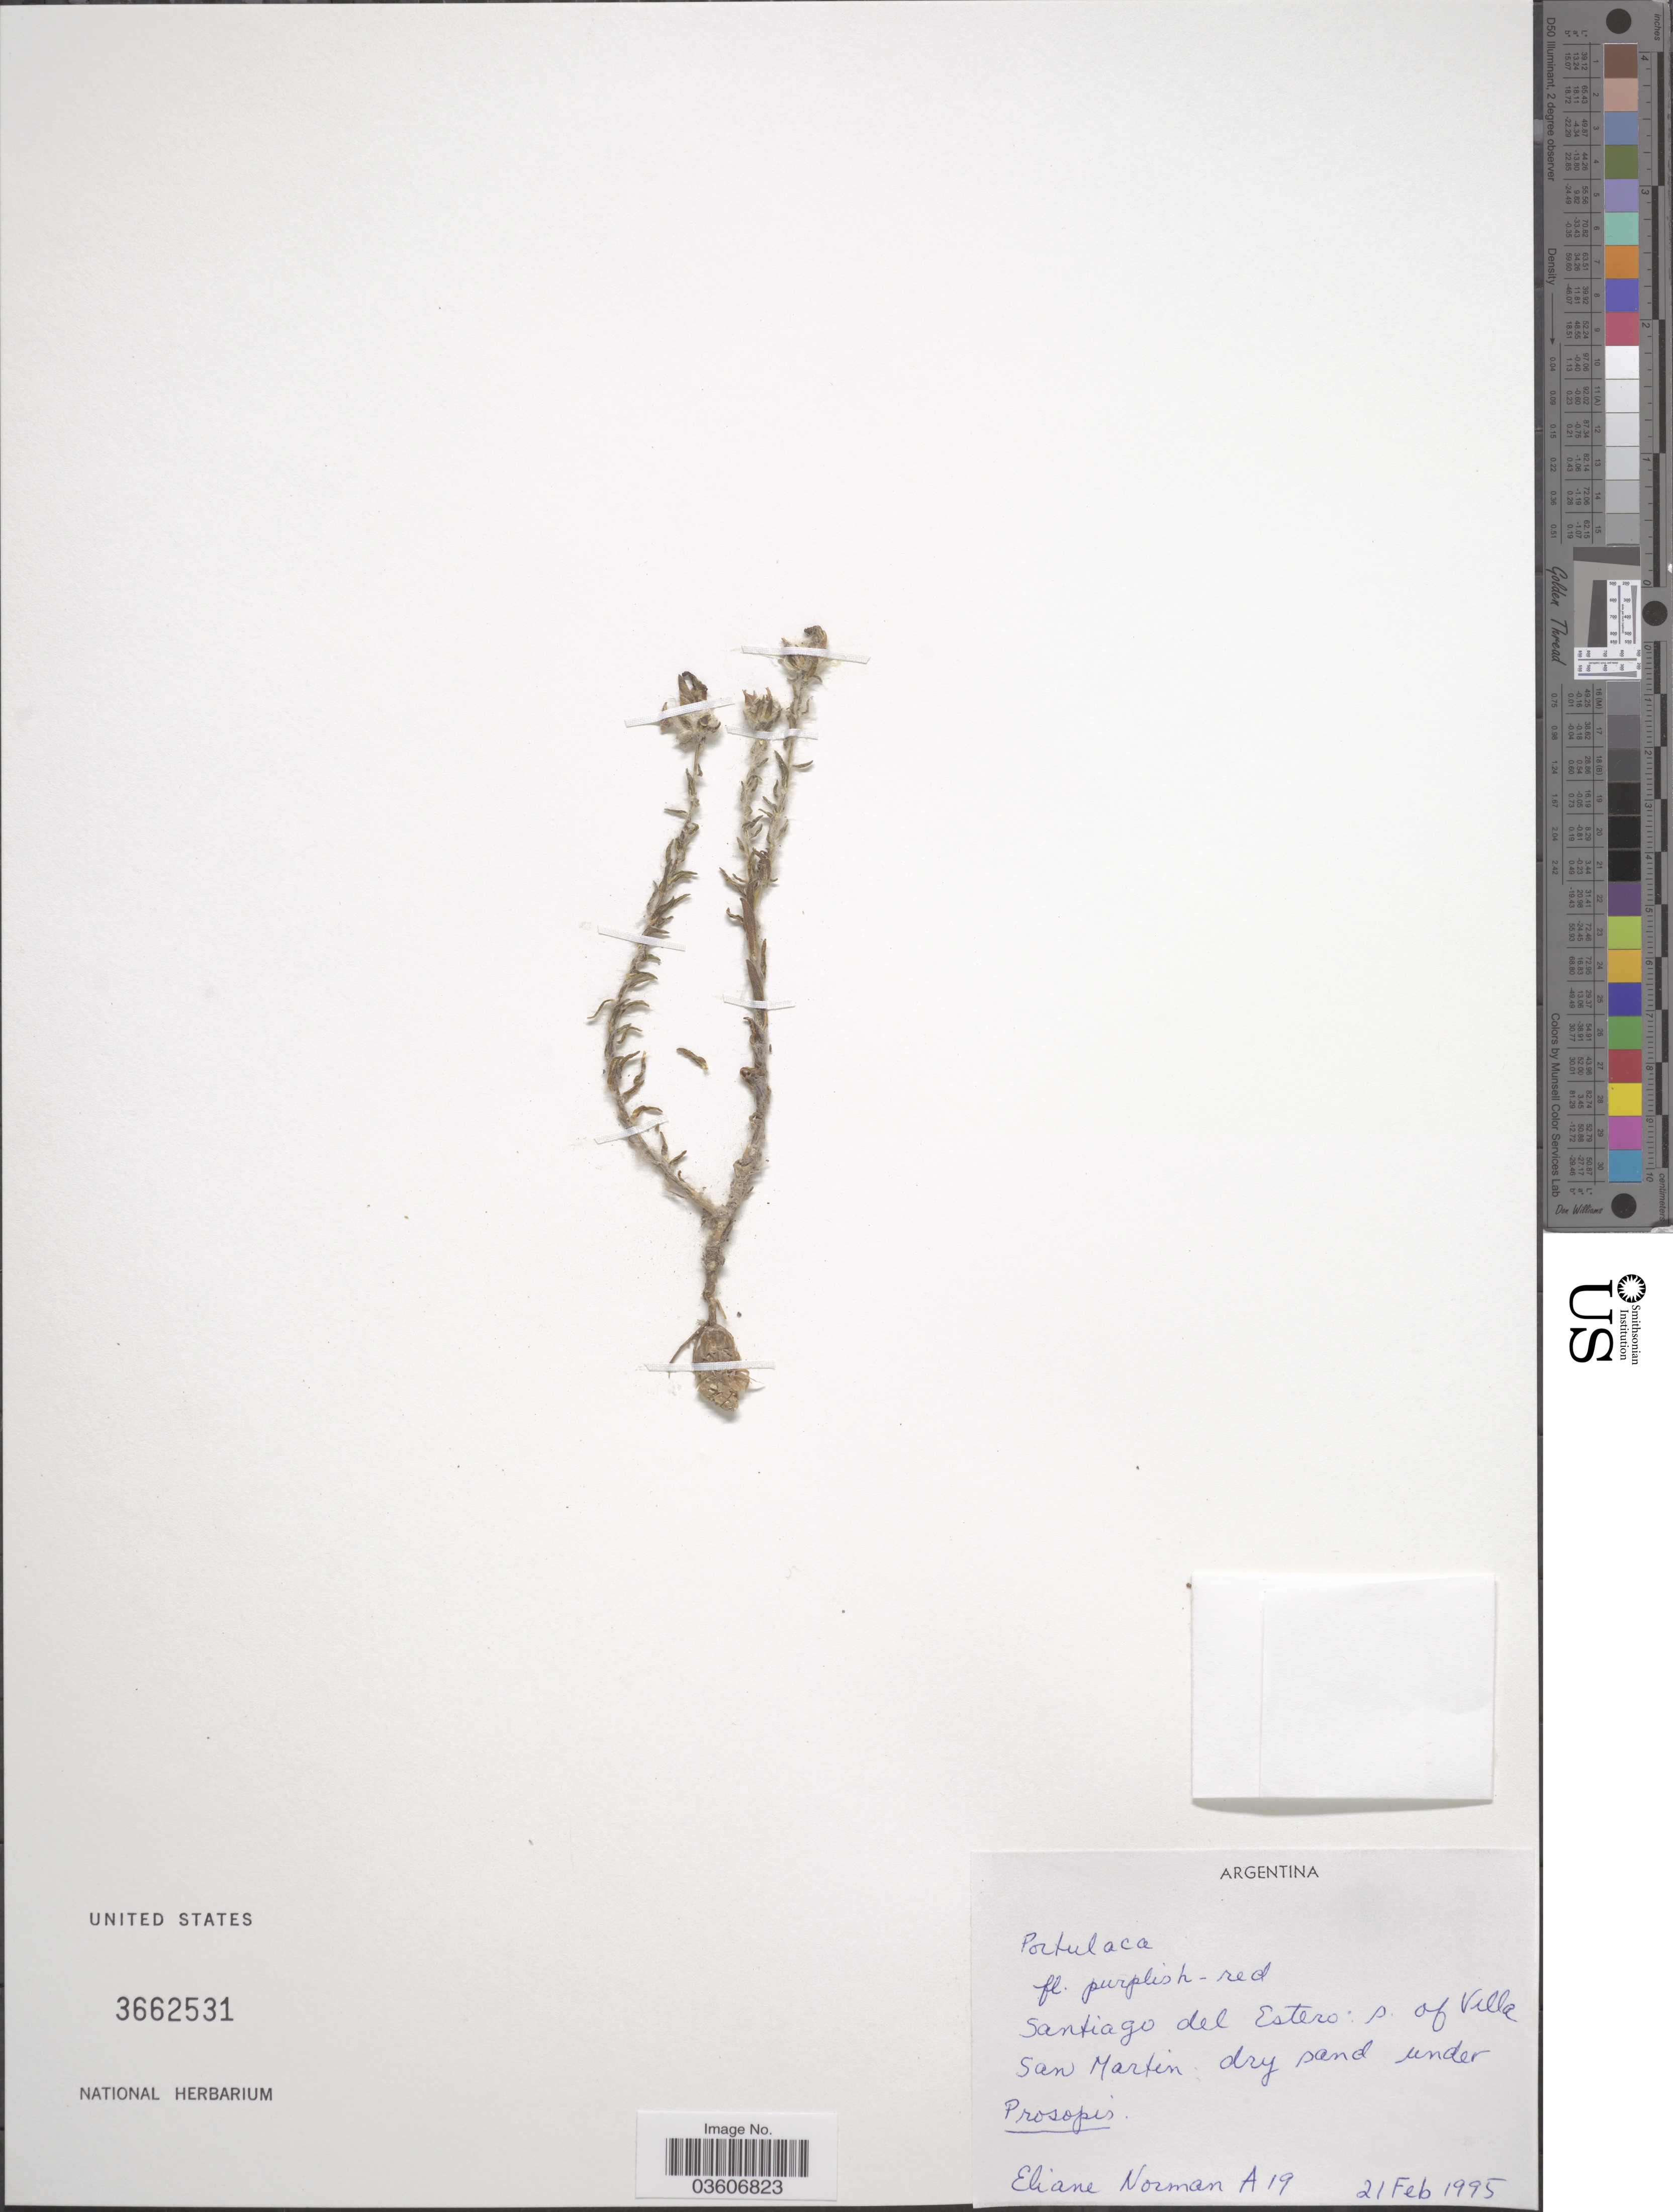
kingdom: Plantae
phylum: Tracheophyta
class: Magnoliopsida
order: Caryophyllales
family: Portulacaceae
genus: Portulaca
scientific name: Portulaca sp.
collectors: E. Norman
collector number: A19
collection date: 1995-02-21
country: Argentina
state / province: Santiago del Estero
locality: S. of Villa San Martin.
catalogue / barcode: US 3662531